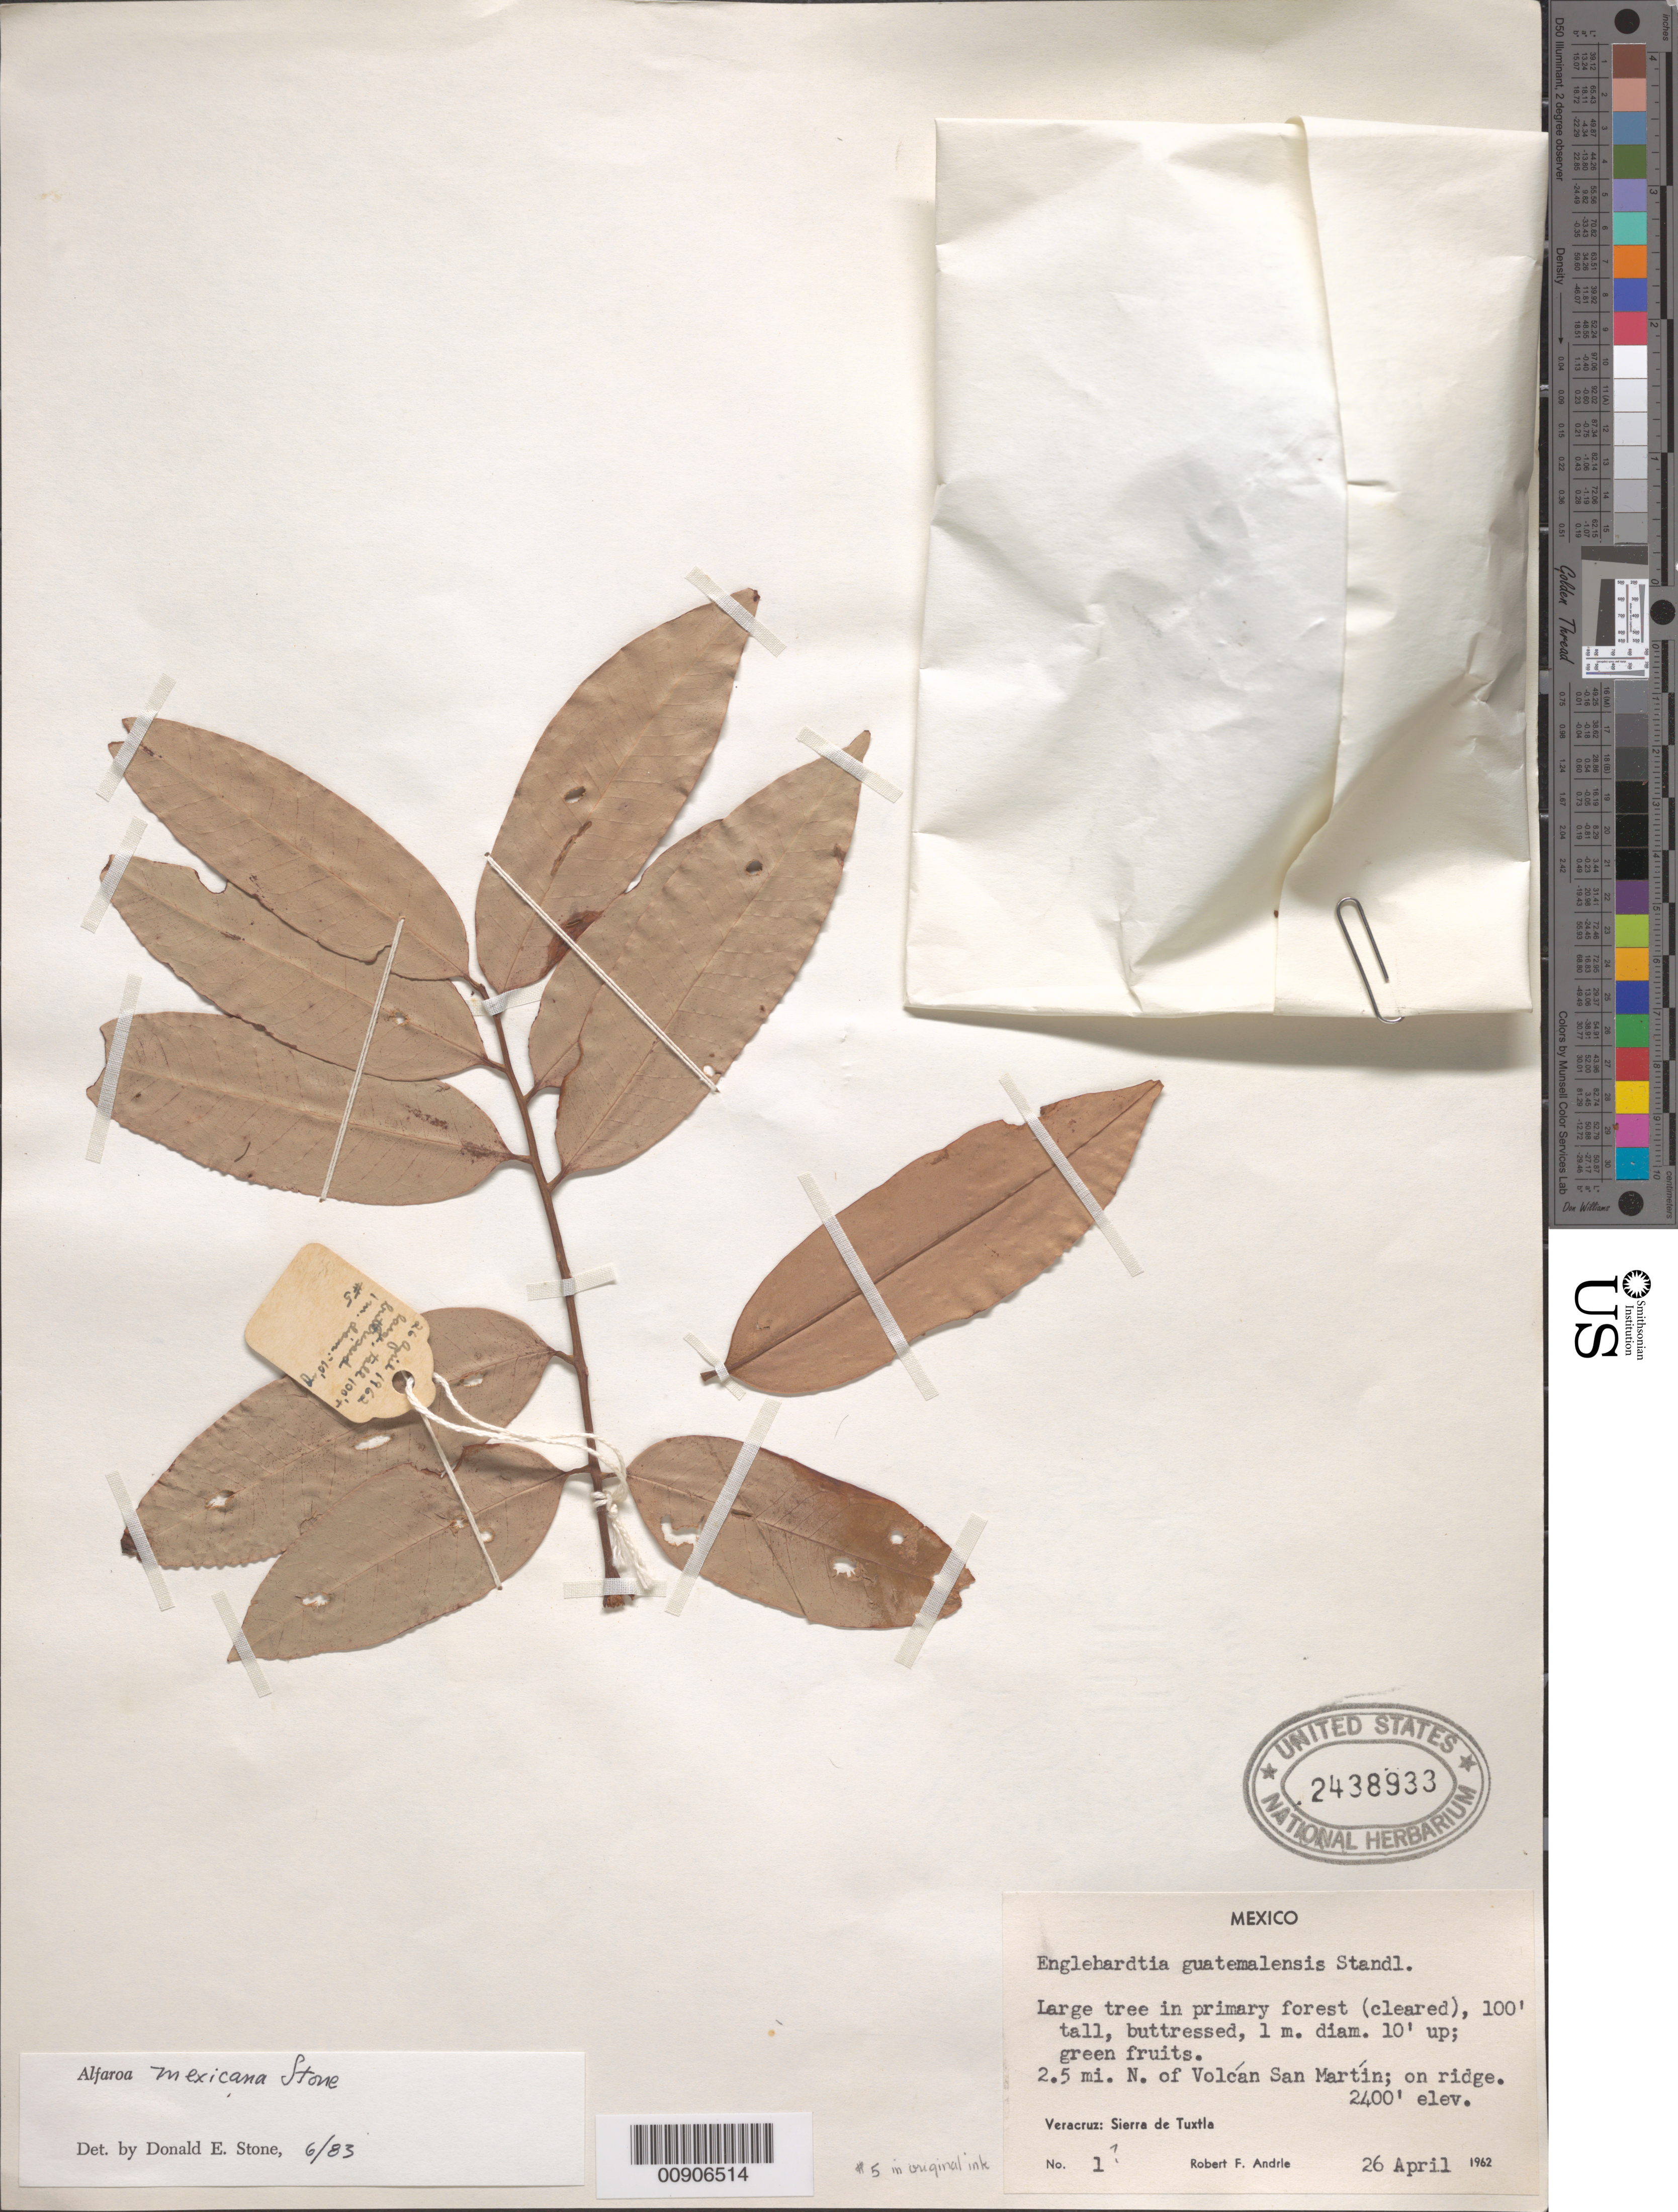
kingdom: Plantae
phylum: Tracheophyta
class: Magnoliopsida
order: Fagales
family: Juglandaceae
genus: Alfaroa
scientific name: Alfaroa mexicana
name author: D.E Stone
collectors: R. Andrle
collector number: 1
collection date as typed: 26 Apr 1962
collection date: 1962-04-26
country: Mexico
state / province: Veracruz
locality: Veracruz: Sierra de Tuxtla. 2.5 mi. N of Volcán San Martín; on ridge.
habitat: In primary forest (cleared). On ridge.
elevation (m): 732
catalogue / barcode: US 2438933